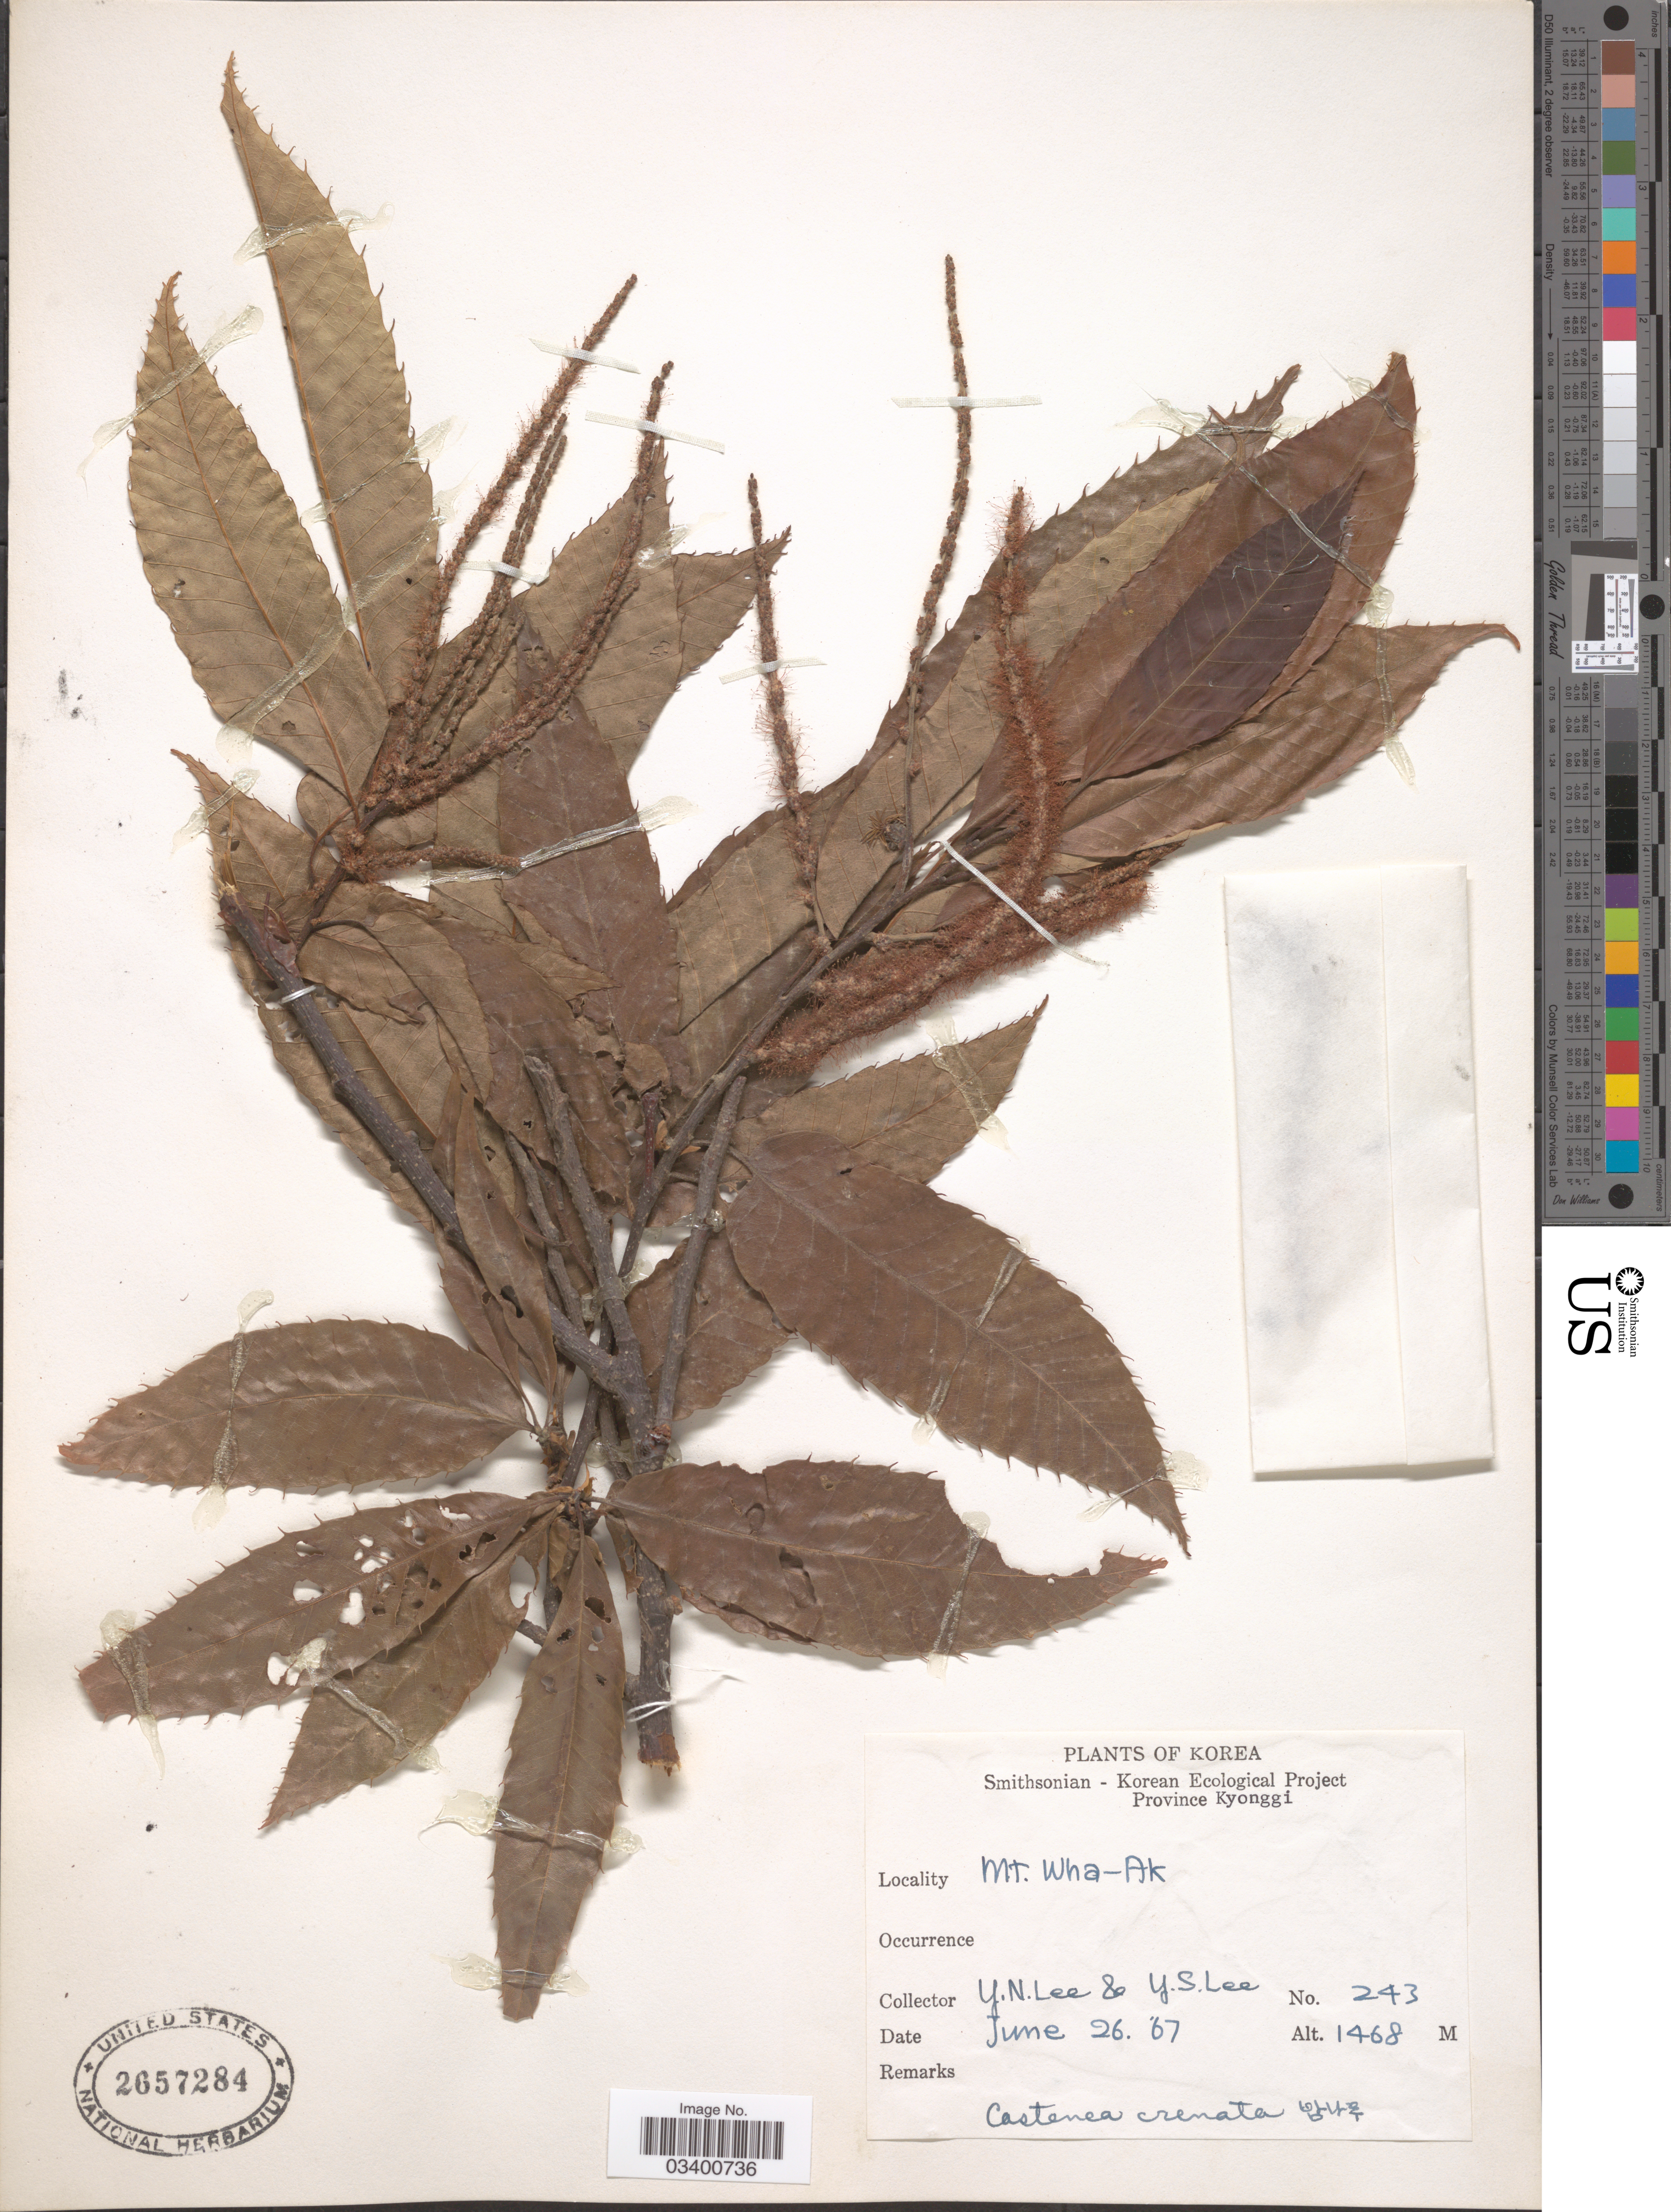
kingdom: Plantae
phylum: Tracheophyta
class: Magnoliopsida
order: Fagales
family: Fagaceae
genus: Castanea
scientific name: Castanea crenata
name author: Siebold & Zucc.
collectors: Y. N. Lee & Y. S. Lee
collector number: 243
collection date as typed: Transcribed d/m/y: 26/6/67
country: South Korea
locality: Mt. Wha-Ak. Province Kyonggi.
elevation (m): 1468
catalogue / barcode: US 2657284